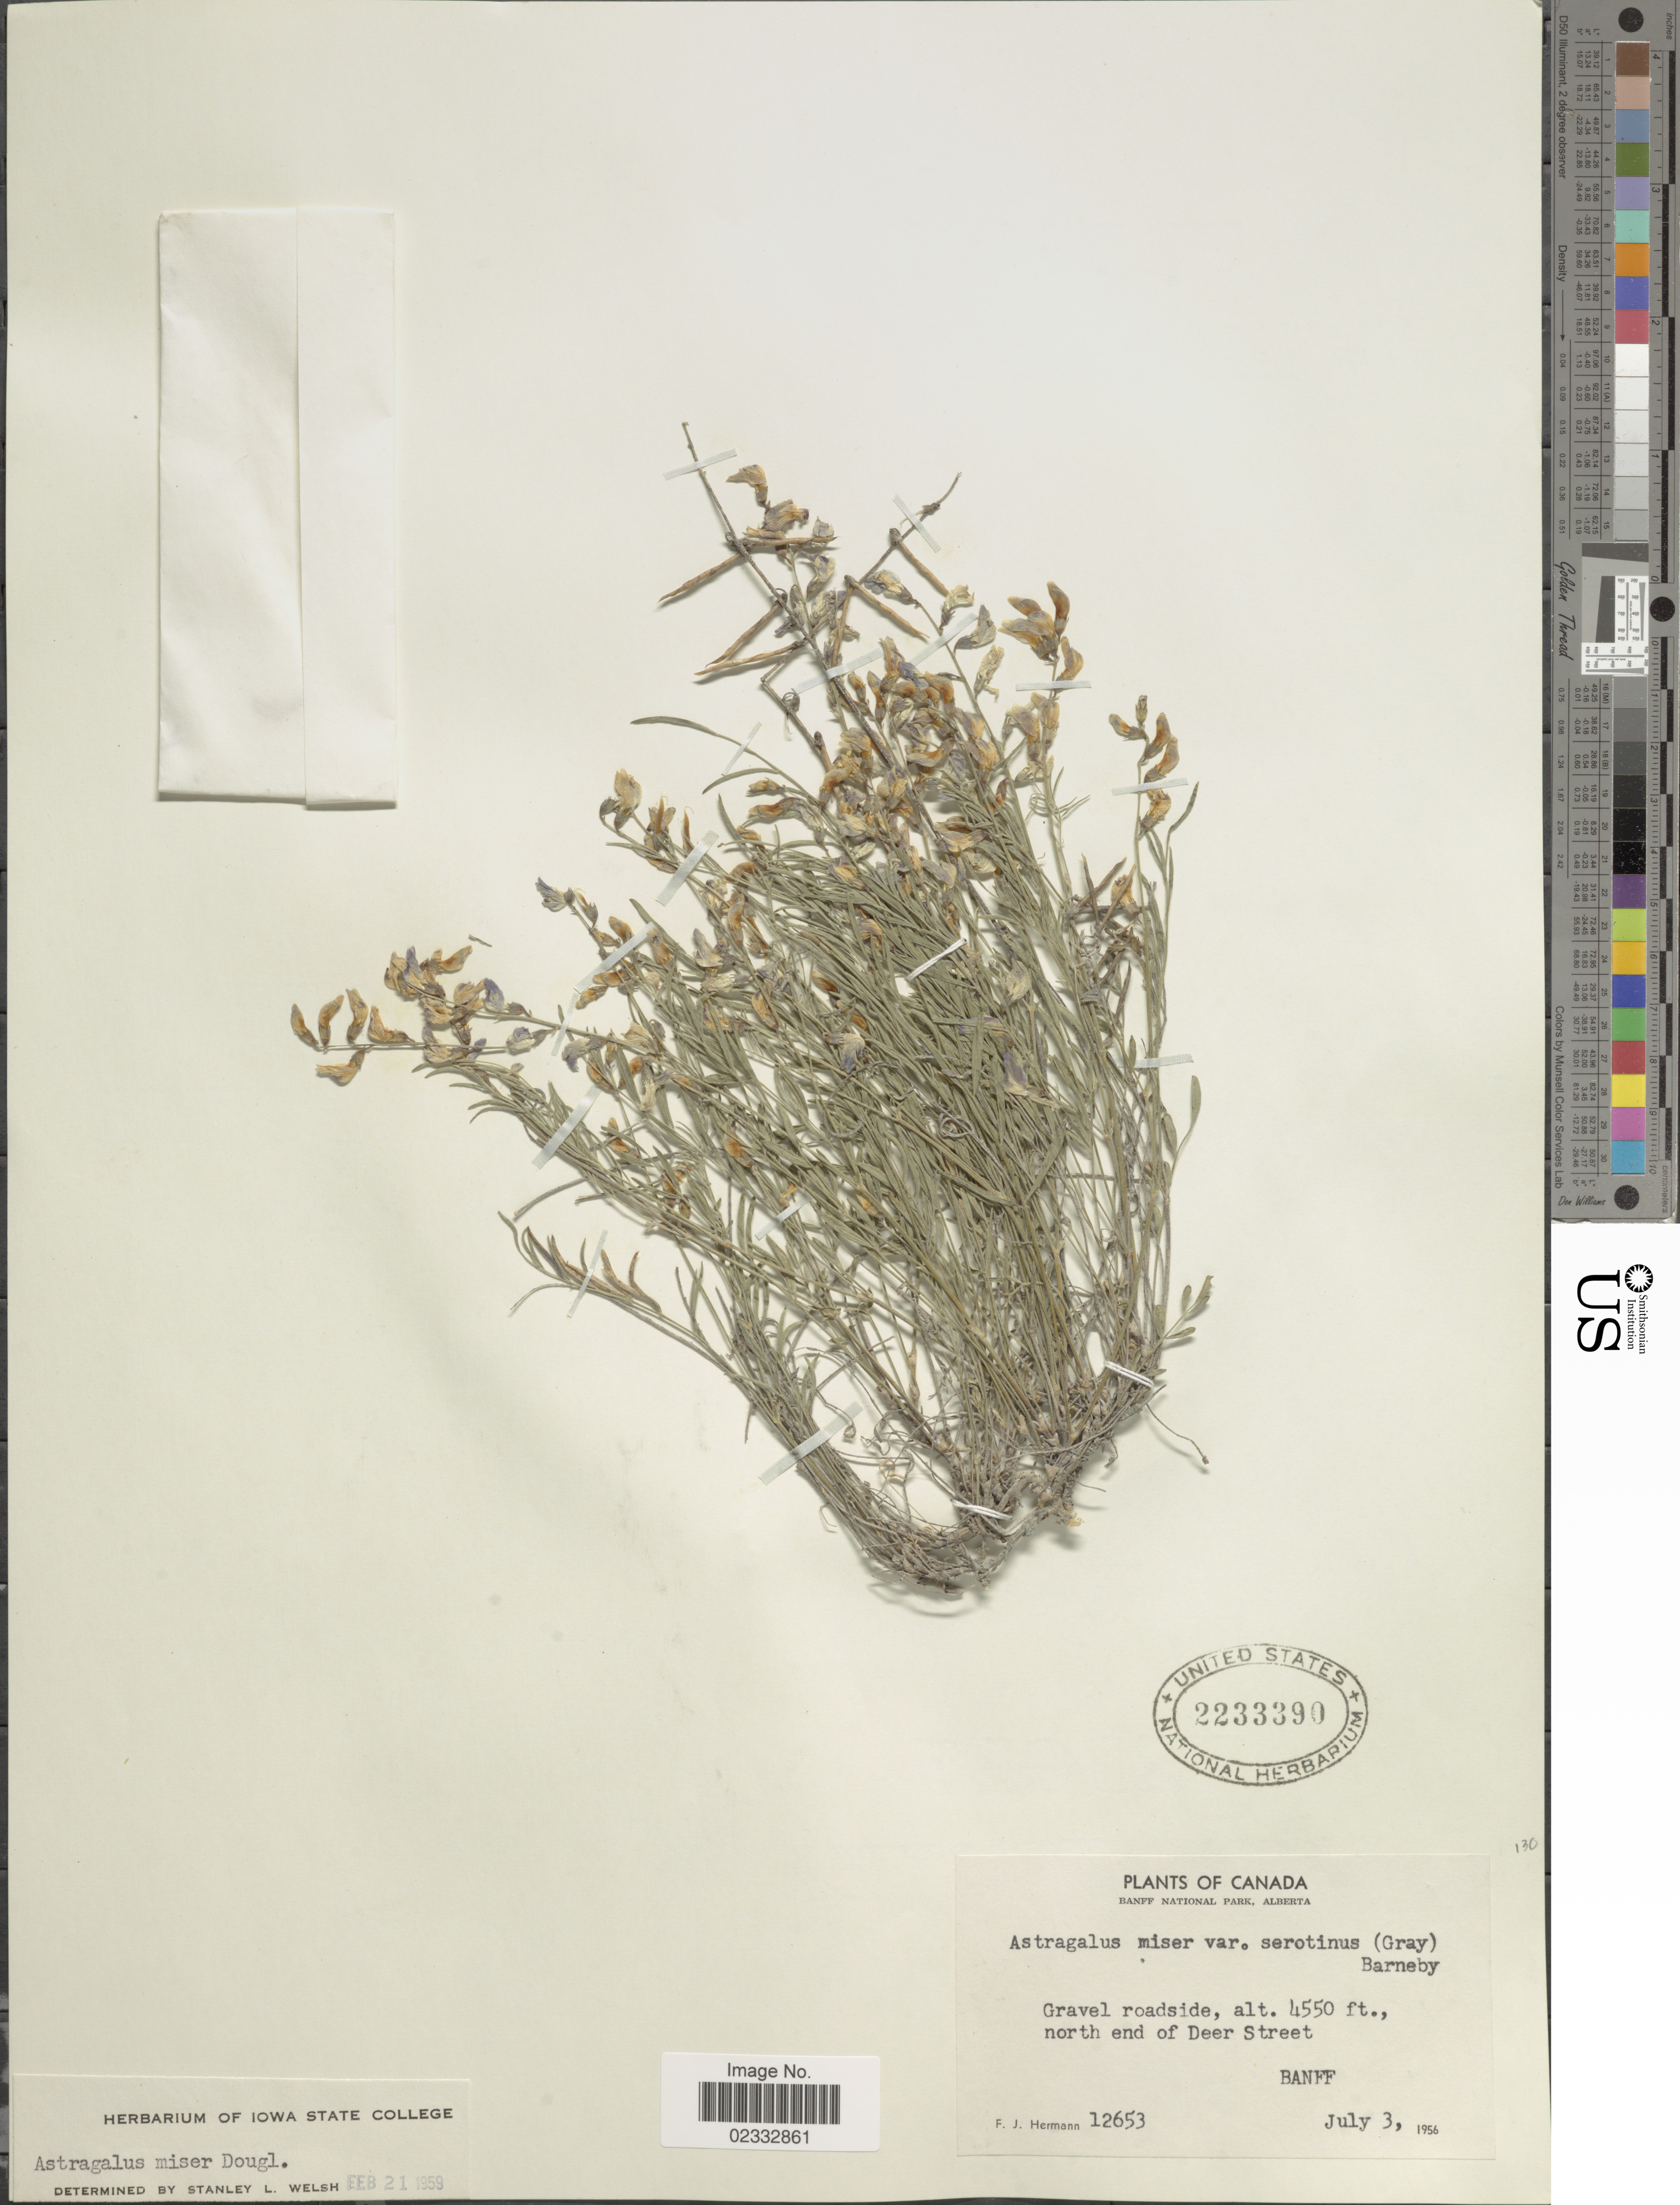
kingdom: Plantae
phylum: Tracheophyta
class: Magnoliopsida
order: Fabales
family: Fabaceae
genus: Astragalus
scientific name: Astragalus miser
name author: Douglas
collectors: F. J. Hermann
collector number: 12653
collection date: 1956-07-03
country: Canada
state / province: Alberta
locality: Banff National Park, Gravel roadside, north end of Deer Street, Banff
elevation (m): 1387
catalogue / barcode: US 2233390